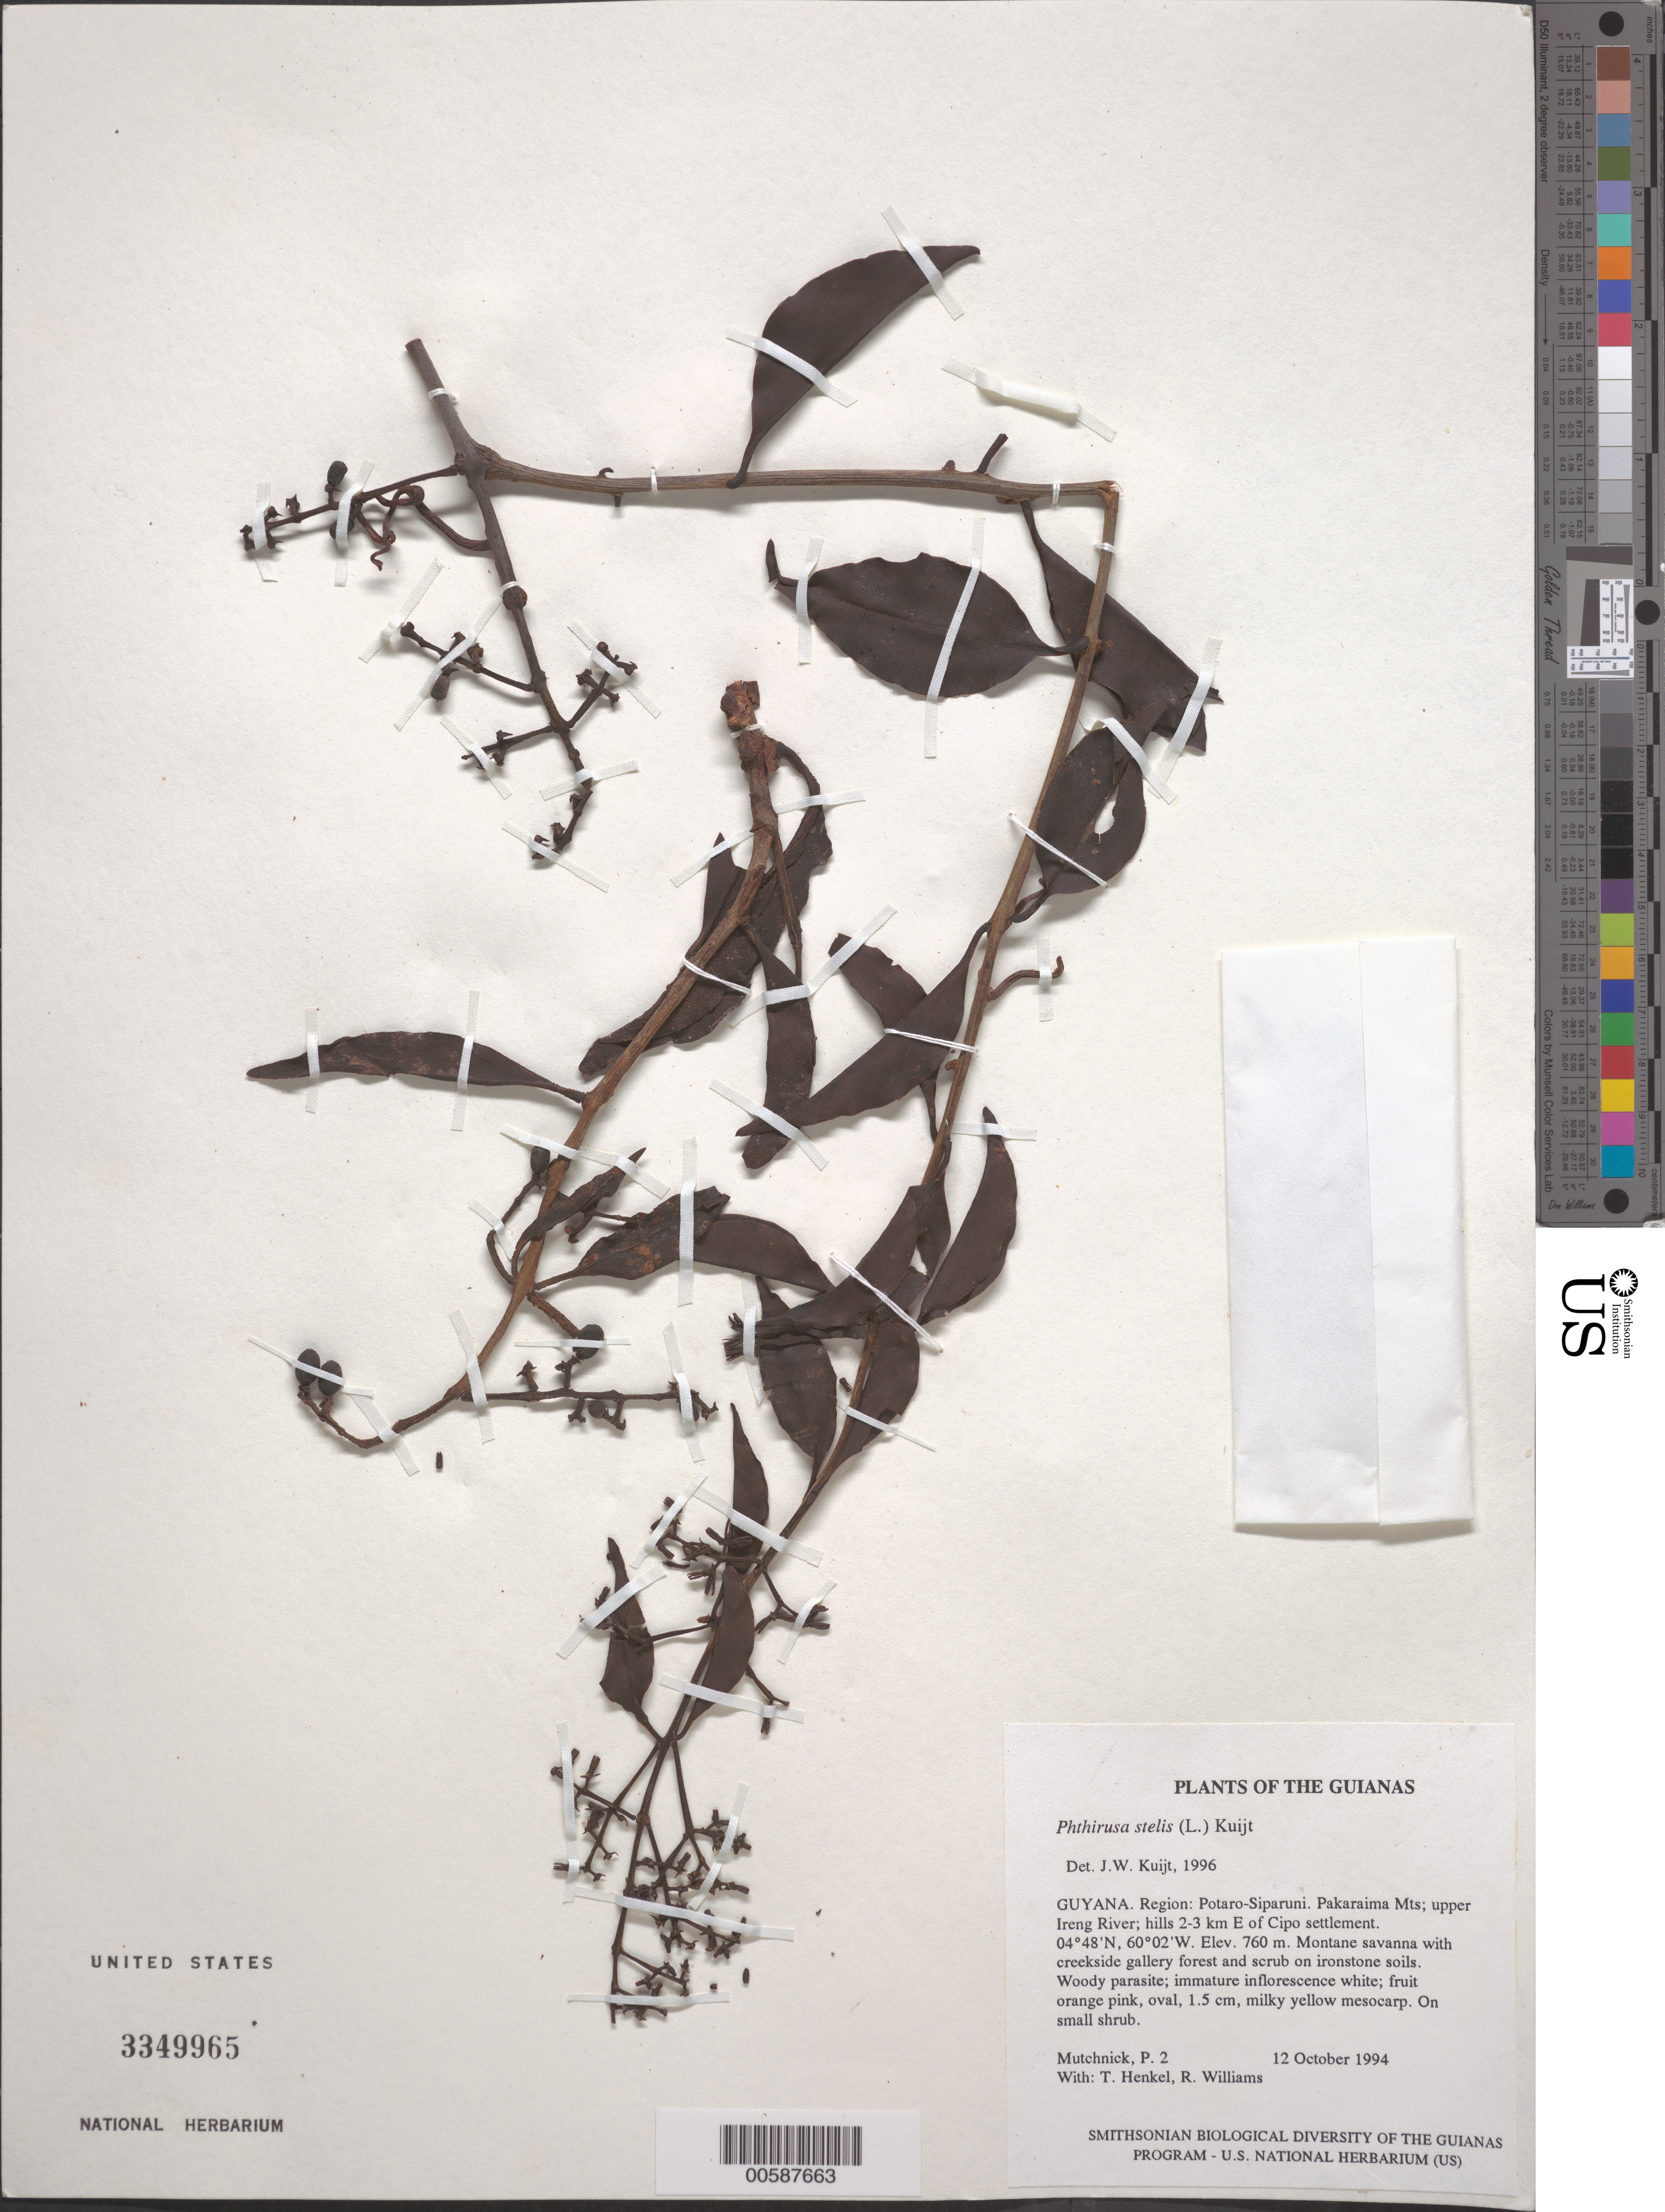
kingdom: Plantae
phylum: Tracheophyta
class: Magnoliopsida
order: Santalales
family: Loranthaceae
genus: Phthirusa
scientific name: Phthirusa stelis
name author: (L.) Kuijt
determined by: Kuijt, Job, (CANADA)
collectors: P. Mutchnick, T. Henkel & R. Williams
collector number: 2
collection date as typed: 12 October 1994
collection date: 1994-10-12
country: Guyana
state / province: Potaro-Siparuni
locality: Pakaraima Mts; upper Ireng River; hills 2-3 km E of Cipo settlement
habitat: Montane savanna with creekside gallery forest and scrub on ironstone soils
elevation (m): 760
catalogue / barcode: US 3349965